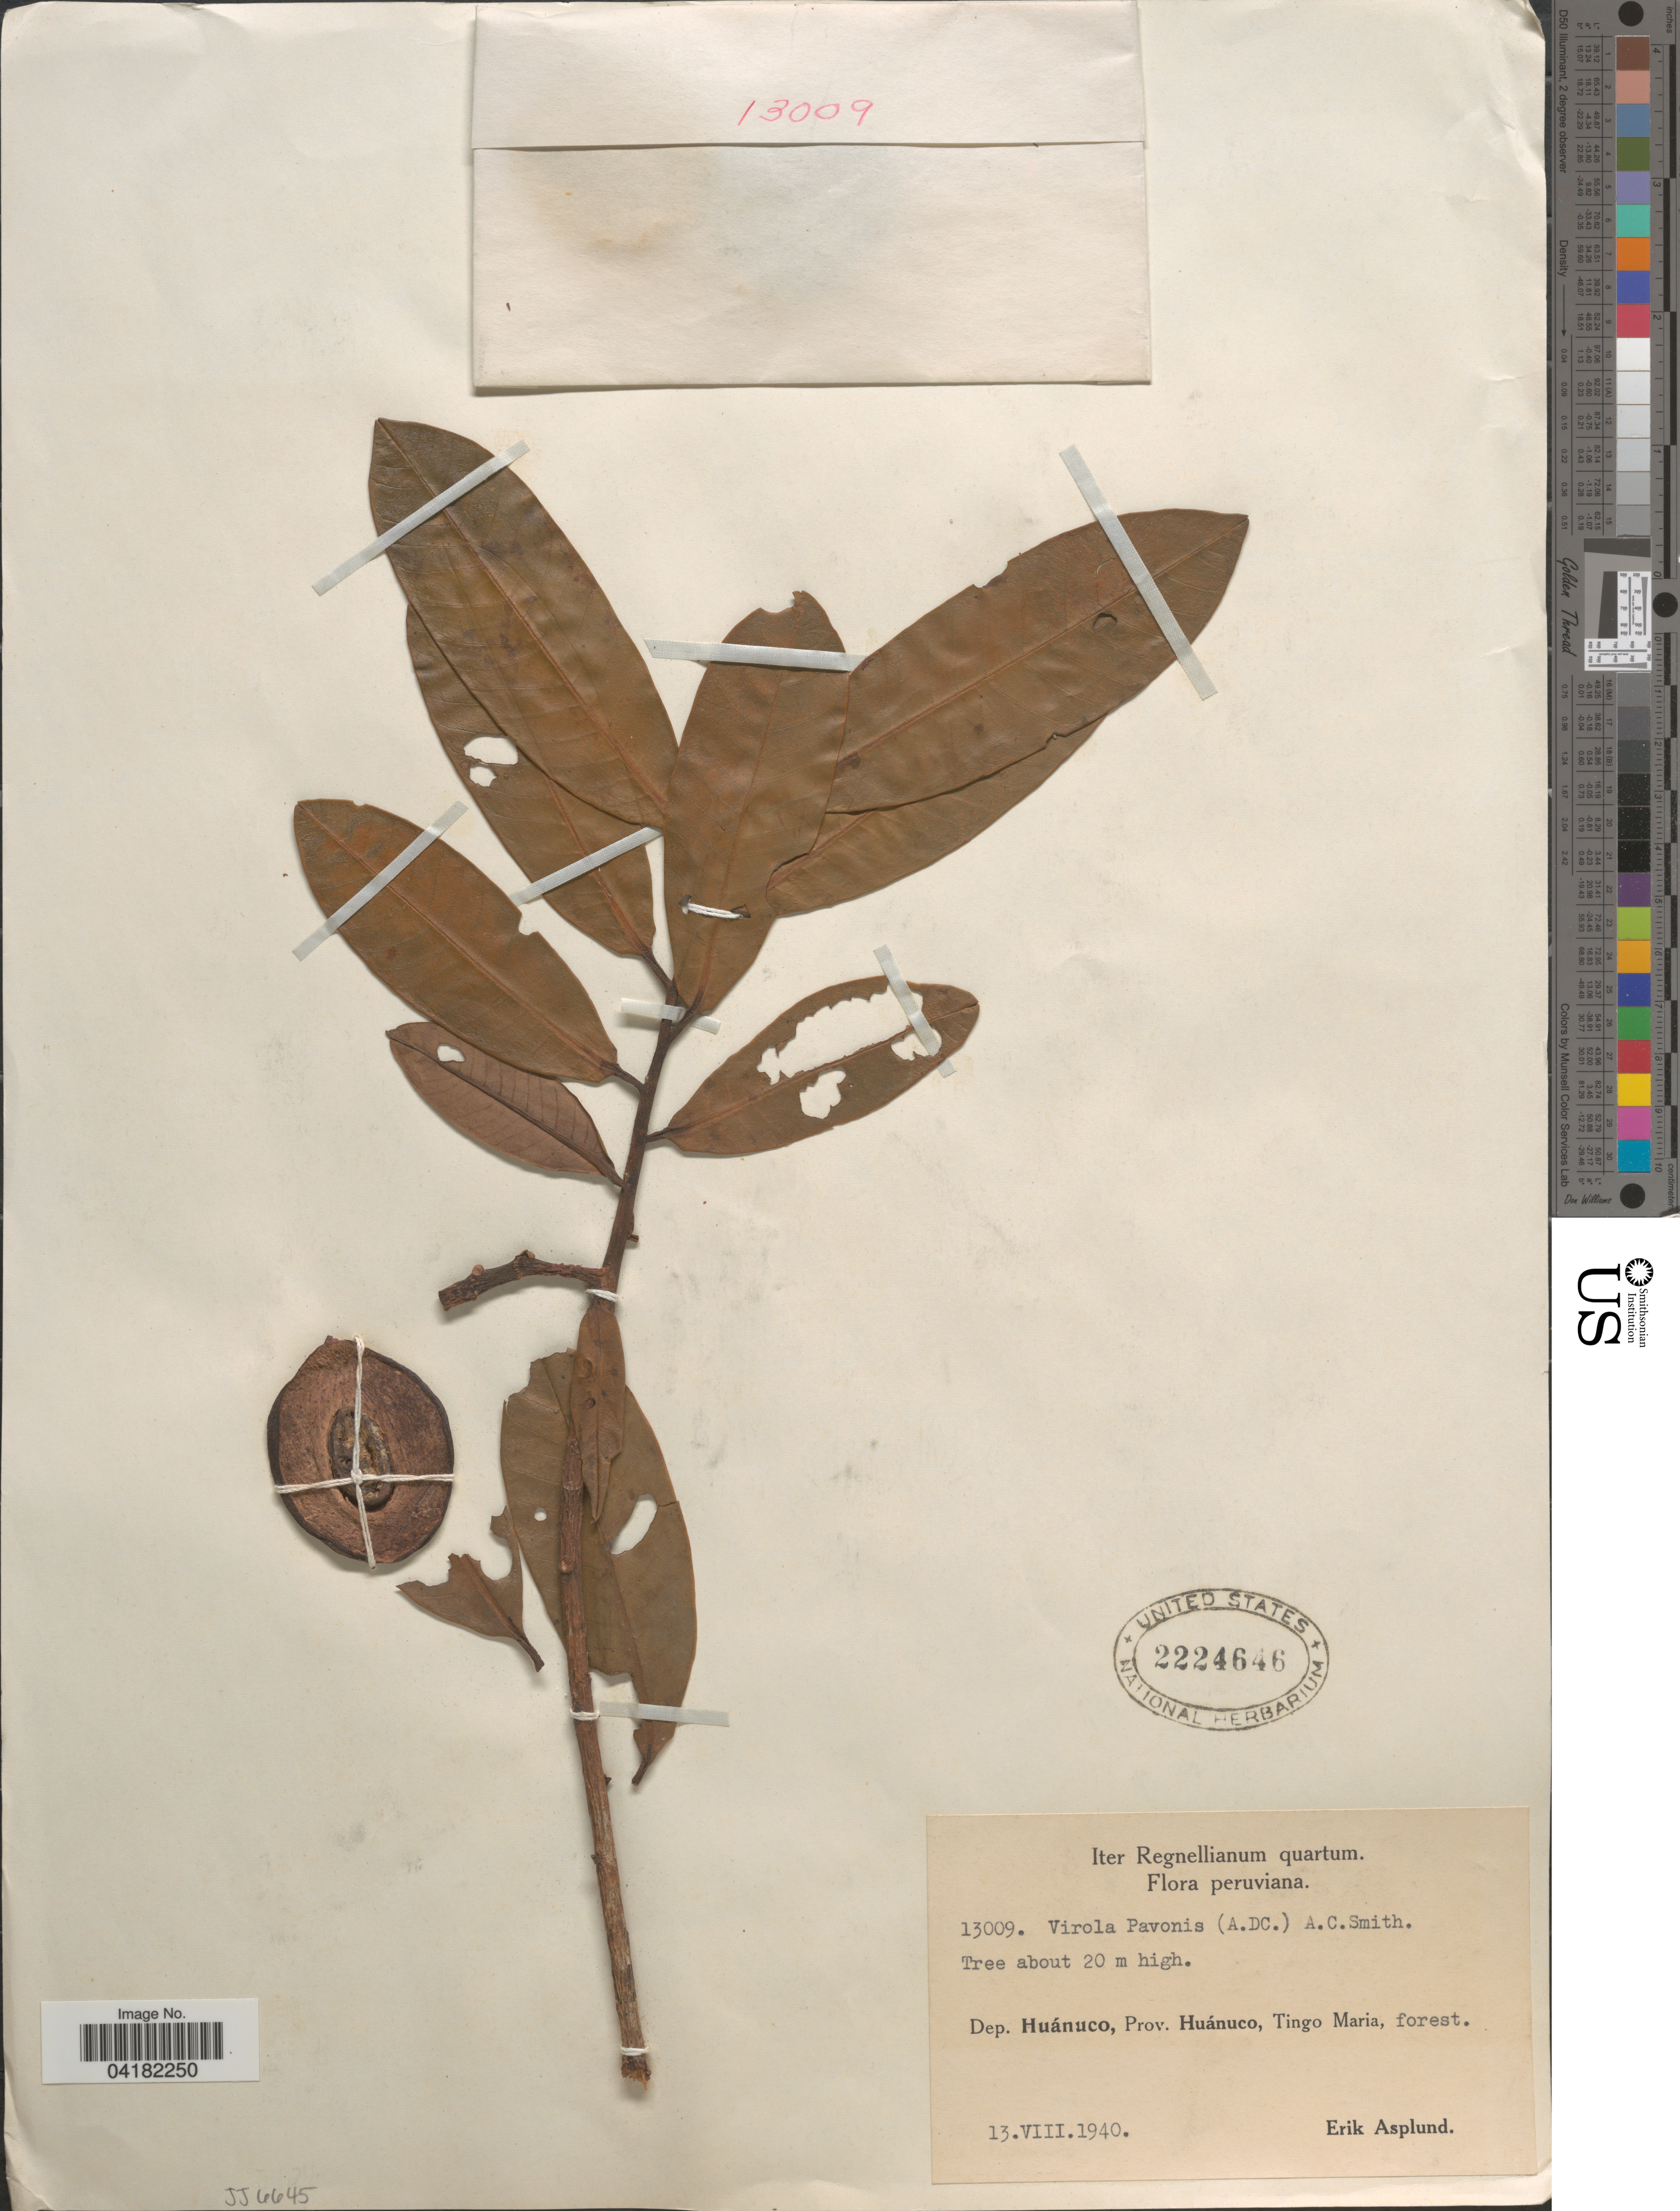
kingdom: Plantae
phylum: Tracheophyta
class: Magnoliopsida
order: Magnoliales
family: Myristicaceae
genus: Virola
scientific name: Virola pavonis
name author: (A. DC.) A.C. Sm.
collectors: E. Asplund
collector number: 13009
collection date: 1940-08-13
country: Peru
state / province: Huánuco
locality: Iter Regnellianum quartum. Dep. Huánuco, Tingo Maria, forest.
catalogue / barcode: US 2224646